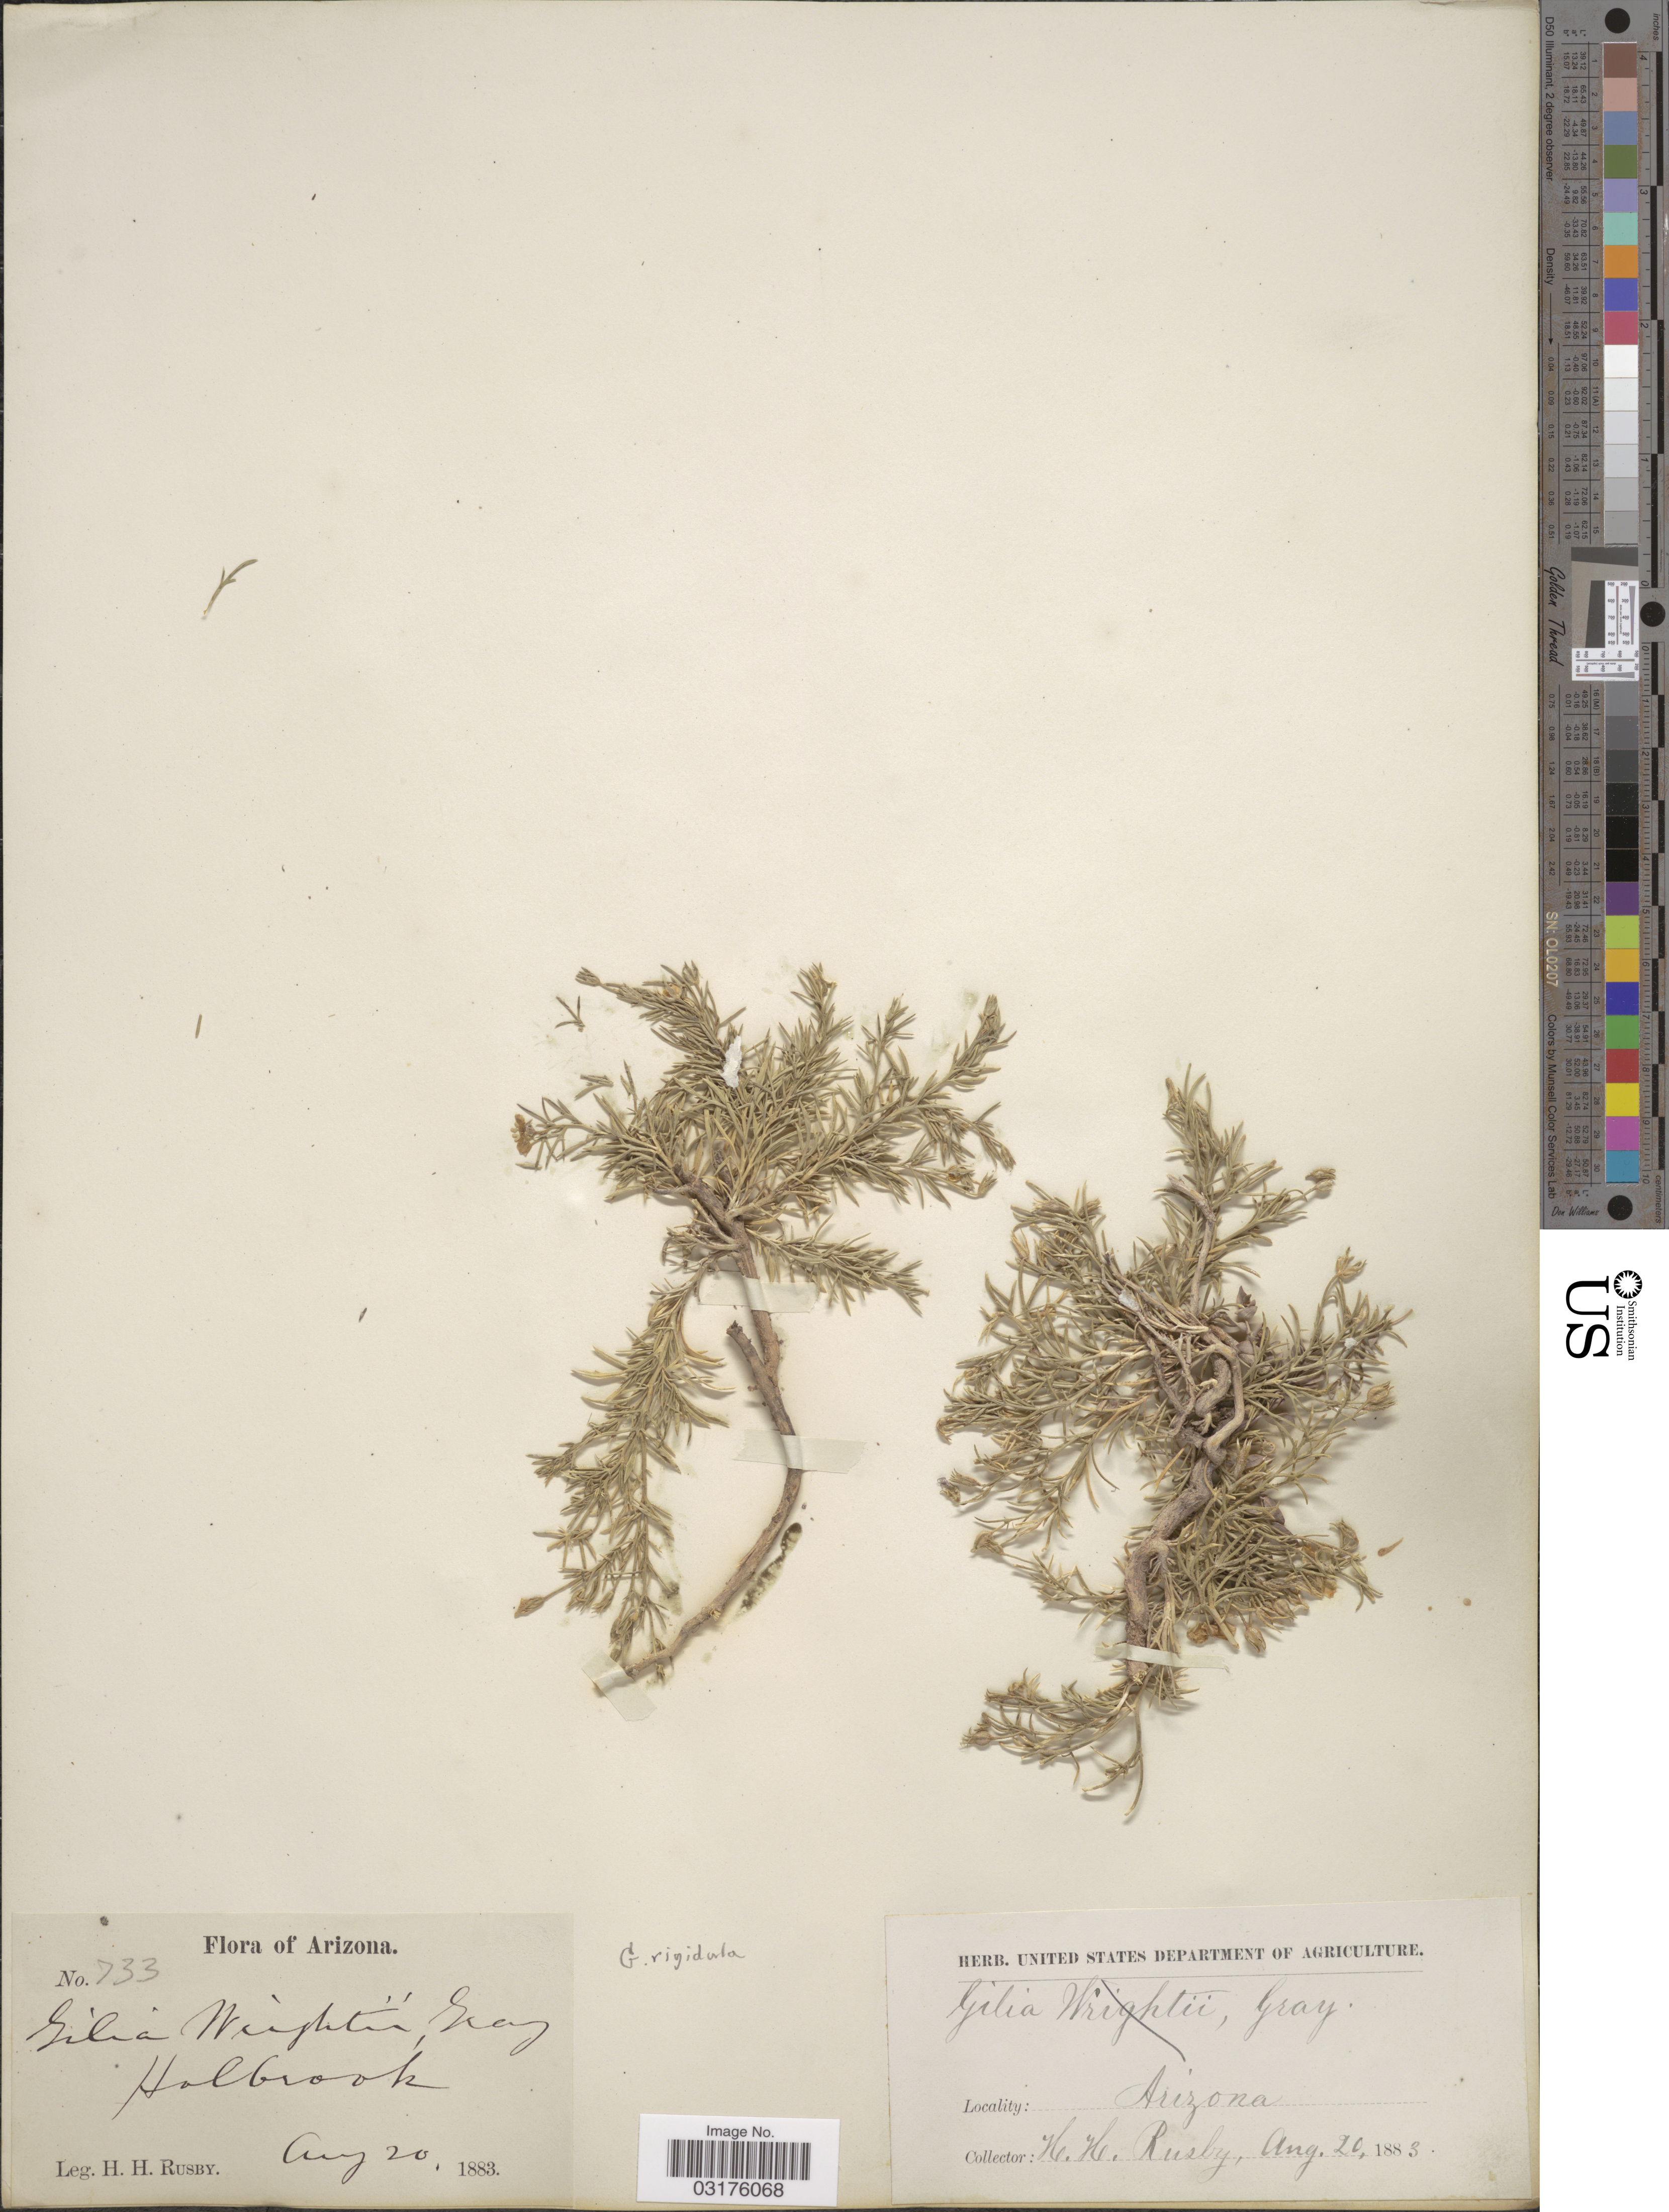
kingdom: Plantae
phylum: Tracheophyta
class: Magnoliopsida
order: Ericales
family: Polemoniaceae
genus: Giliastrum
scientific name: Giliastrum acerosum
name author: (A. Gray) Rydb.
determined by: Strong, Mark T., (BOT), Smithsonian Institution - National Museum of Natural History (UNITED STATES)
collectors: H. H. Rusby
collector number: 733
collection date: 1883-08-20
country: United States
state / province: Arizona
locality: Holbrook.